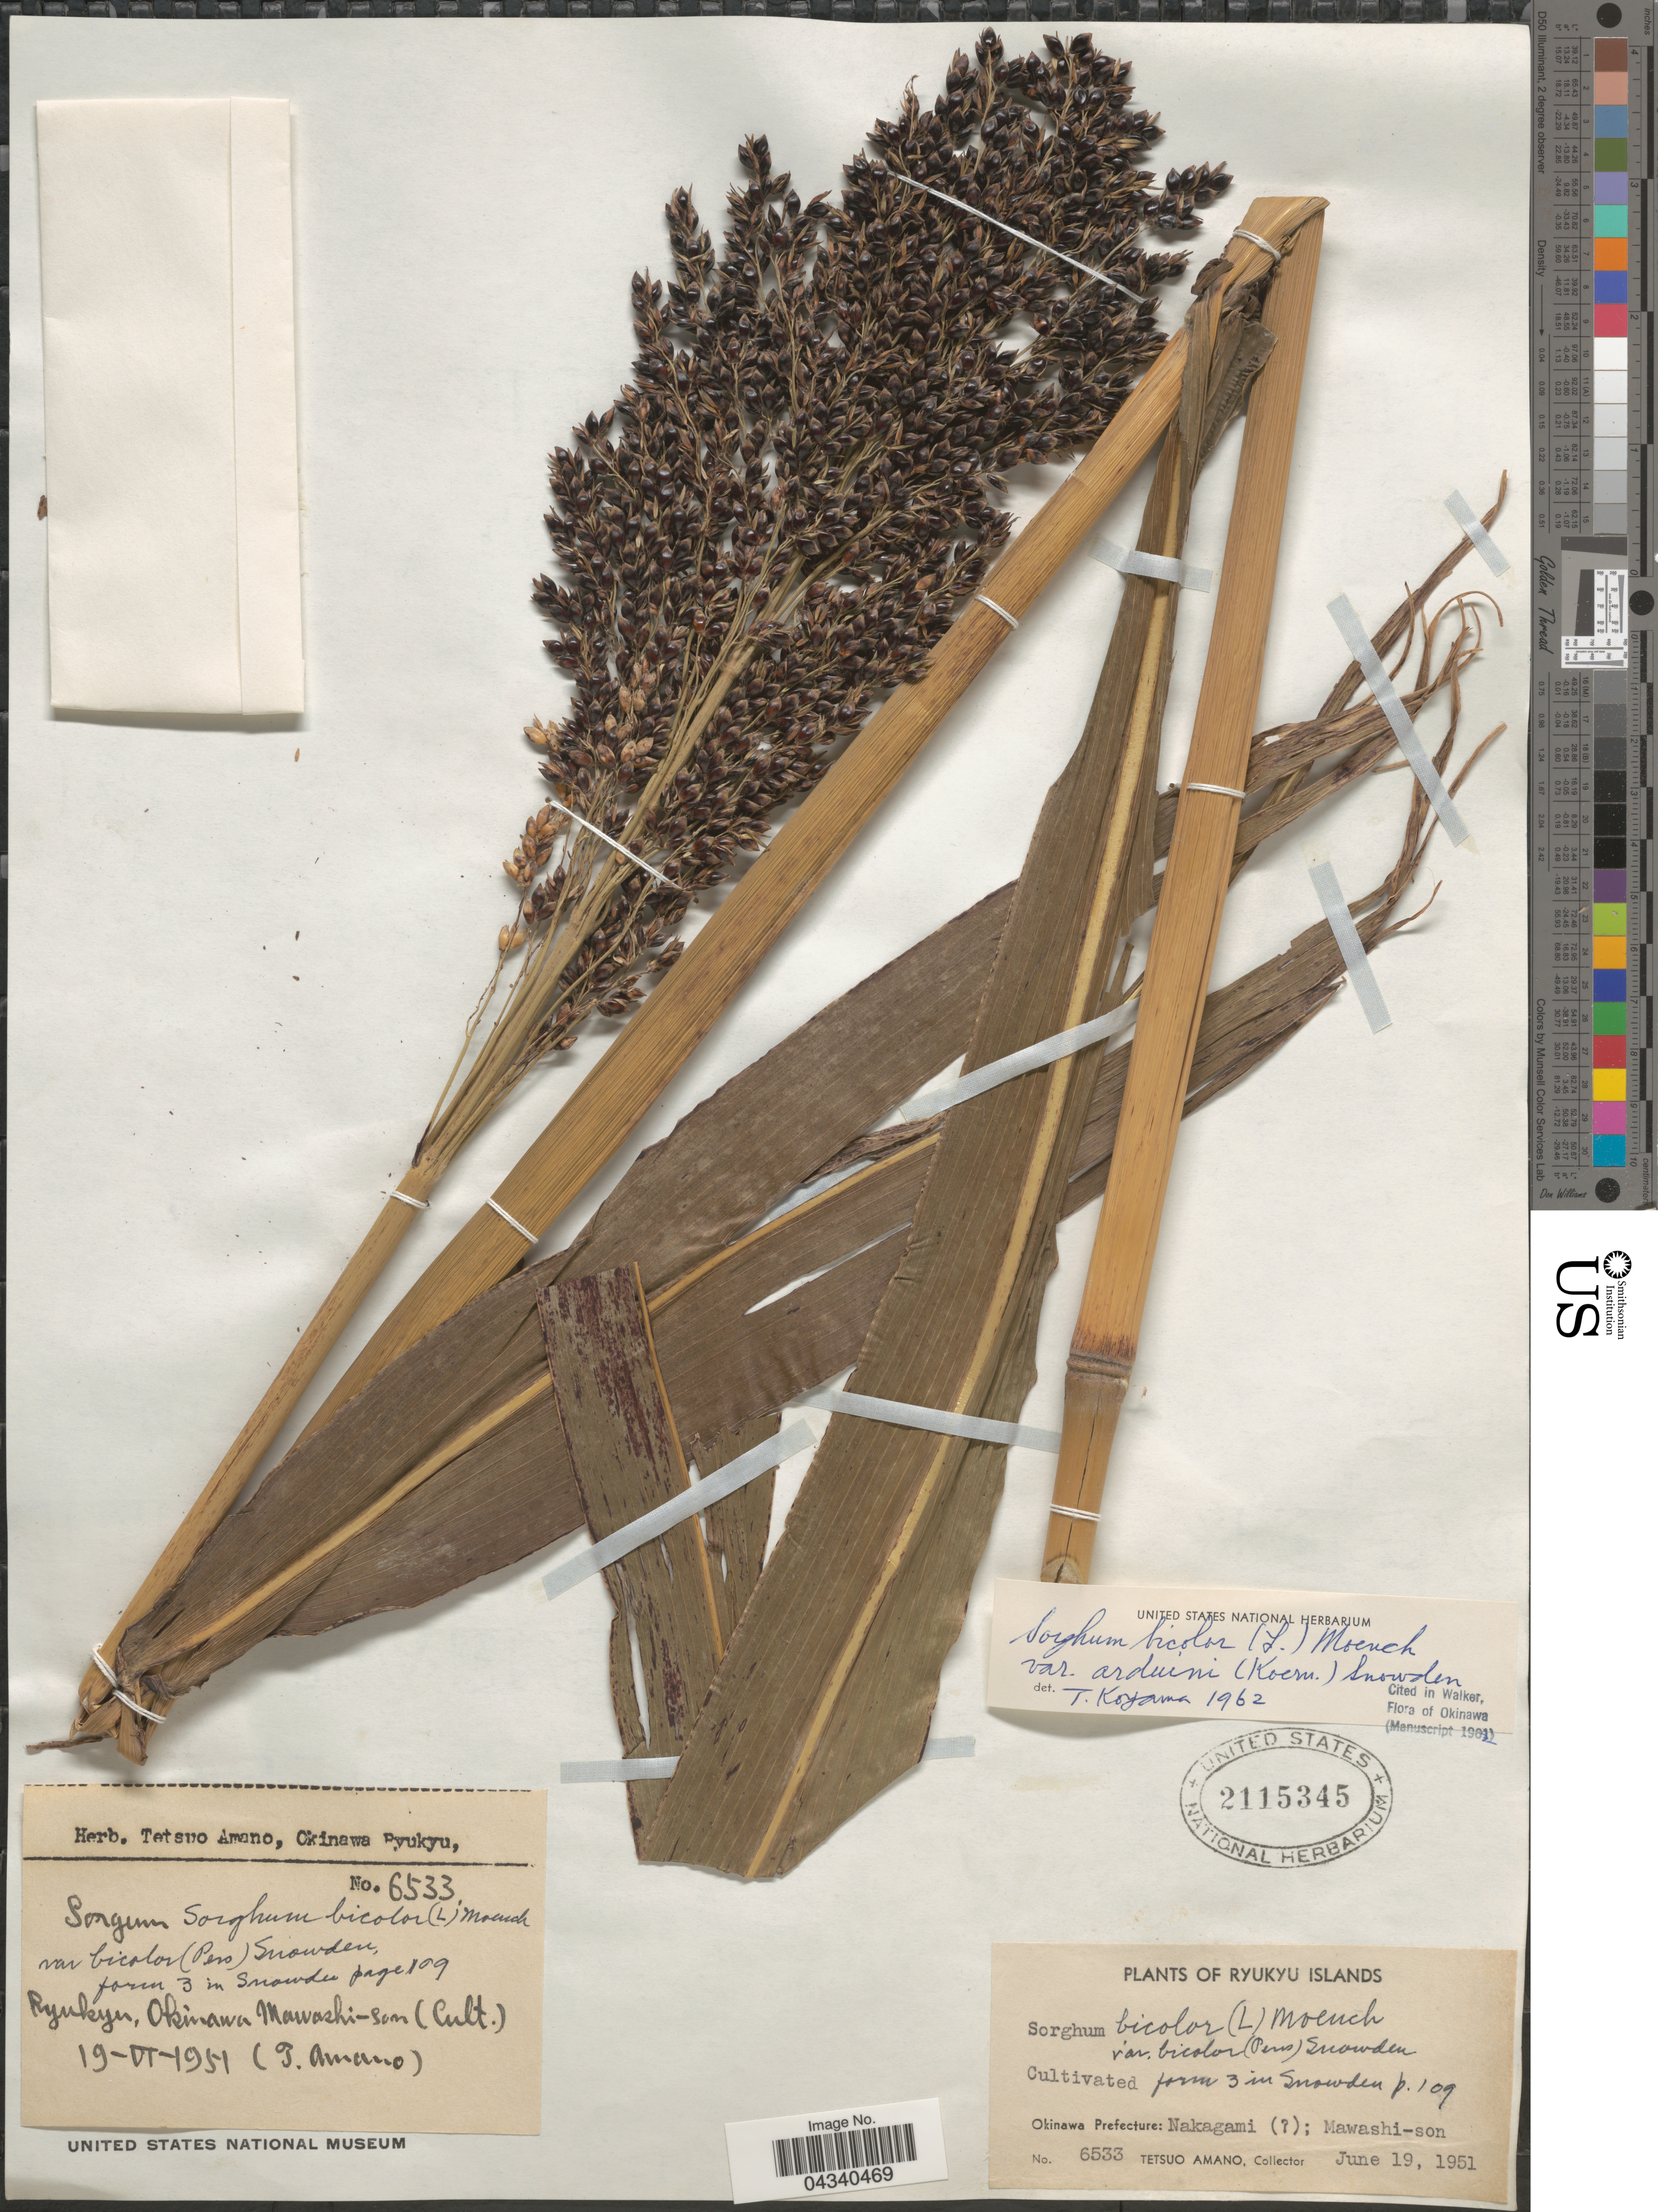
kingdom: Plantae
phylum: Tracheophyta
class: Liliopsida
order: Poales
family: Poaceae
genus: Sorghum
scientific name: Sorghum bicolor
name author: (L.) Moench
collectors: T. Amano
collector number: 6533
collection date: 1951-06-19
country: Japan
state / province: Okinawa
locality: Ryukyu Islands. Mawashi-son. Okinawa Prefecture.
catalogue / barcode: US 2115345